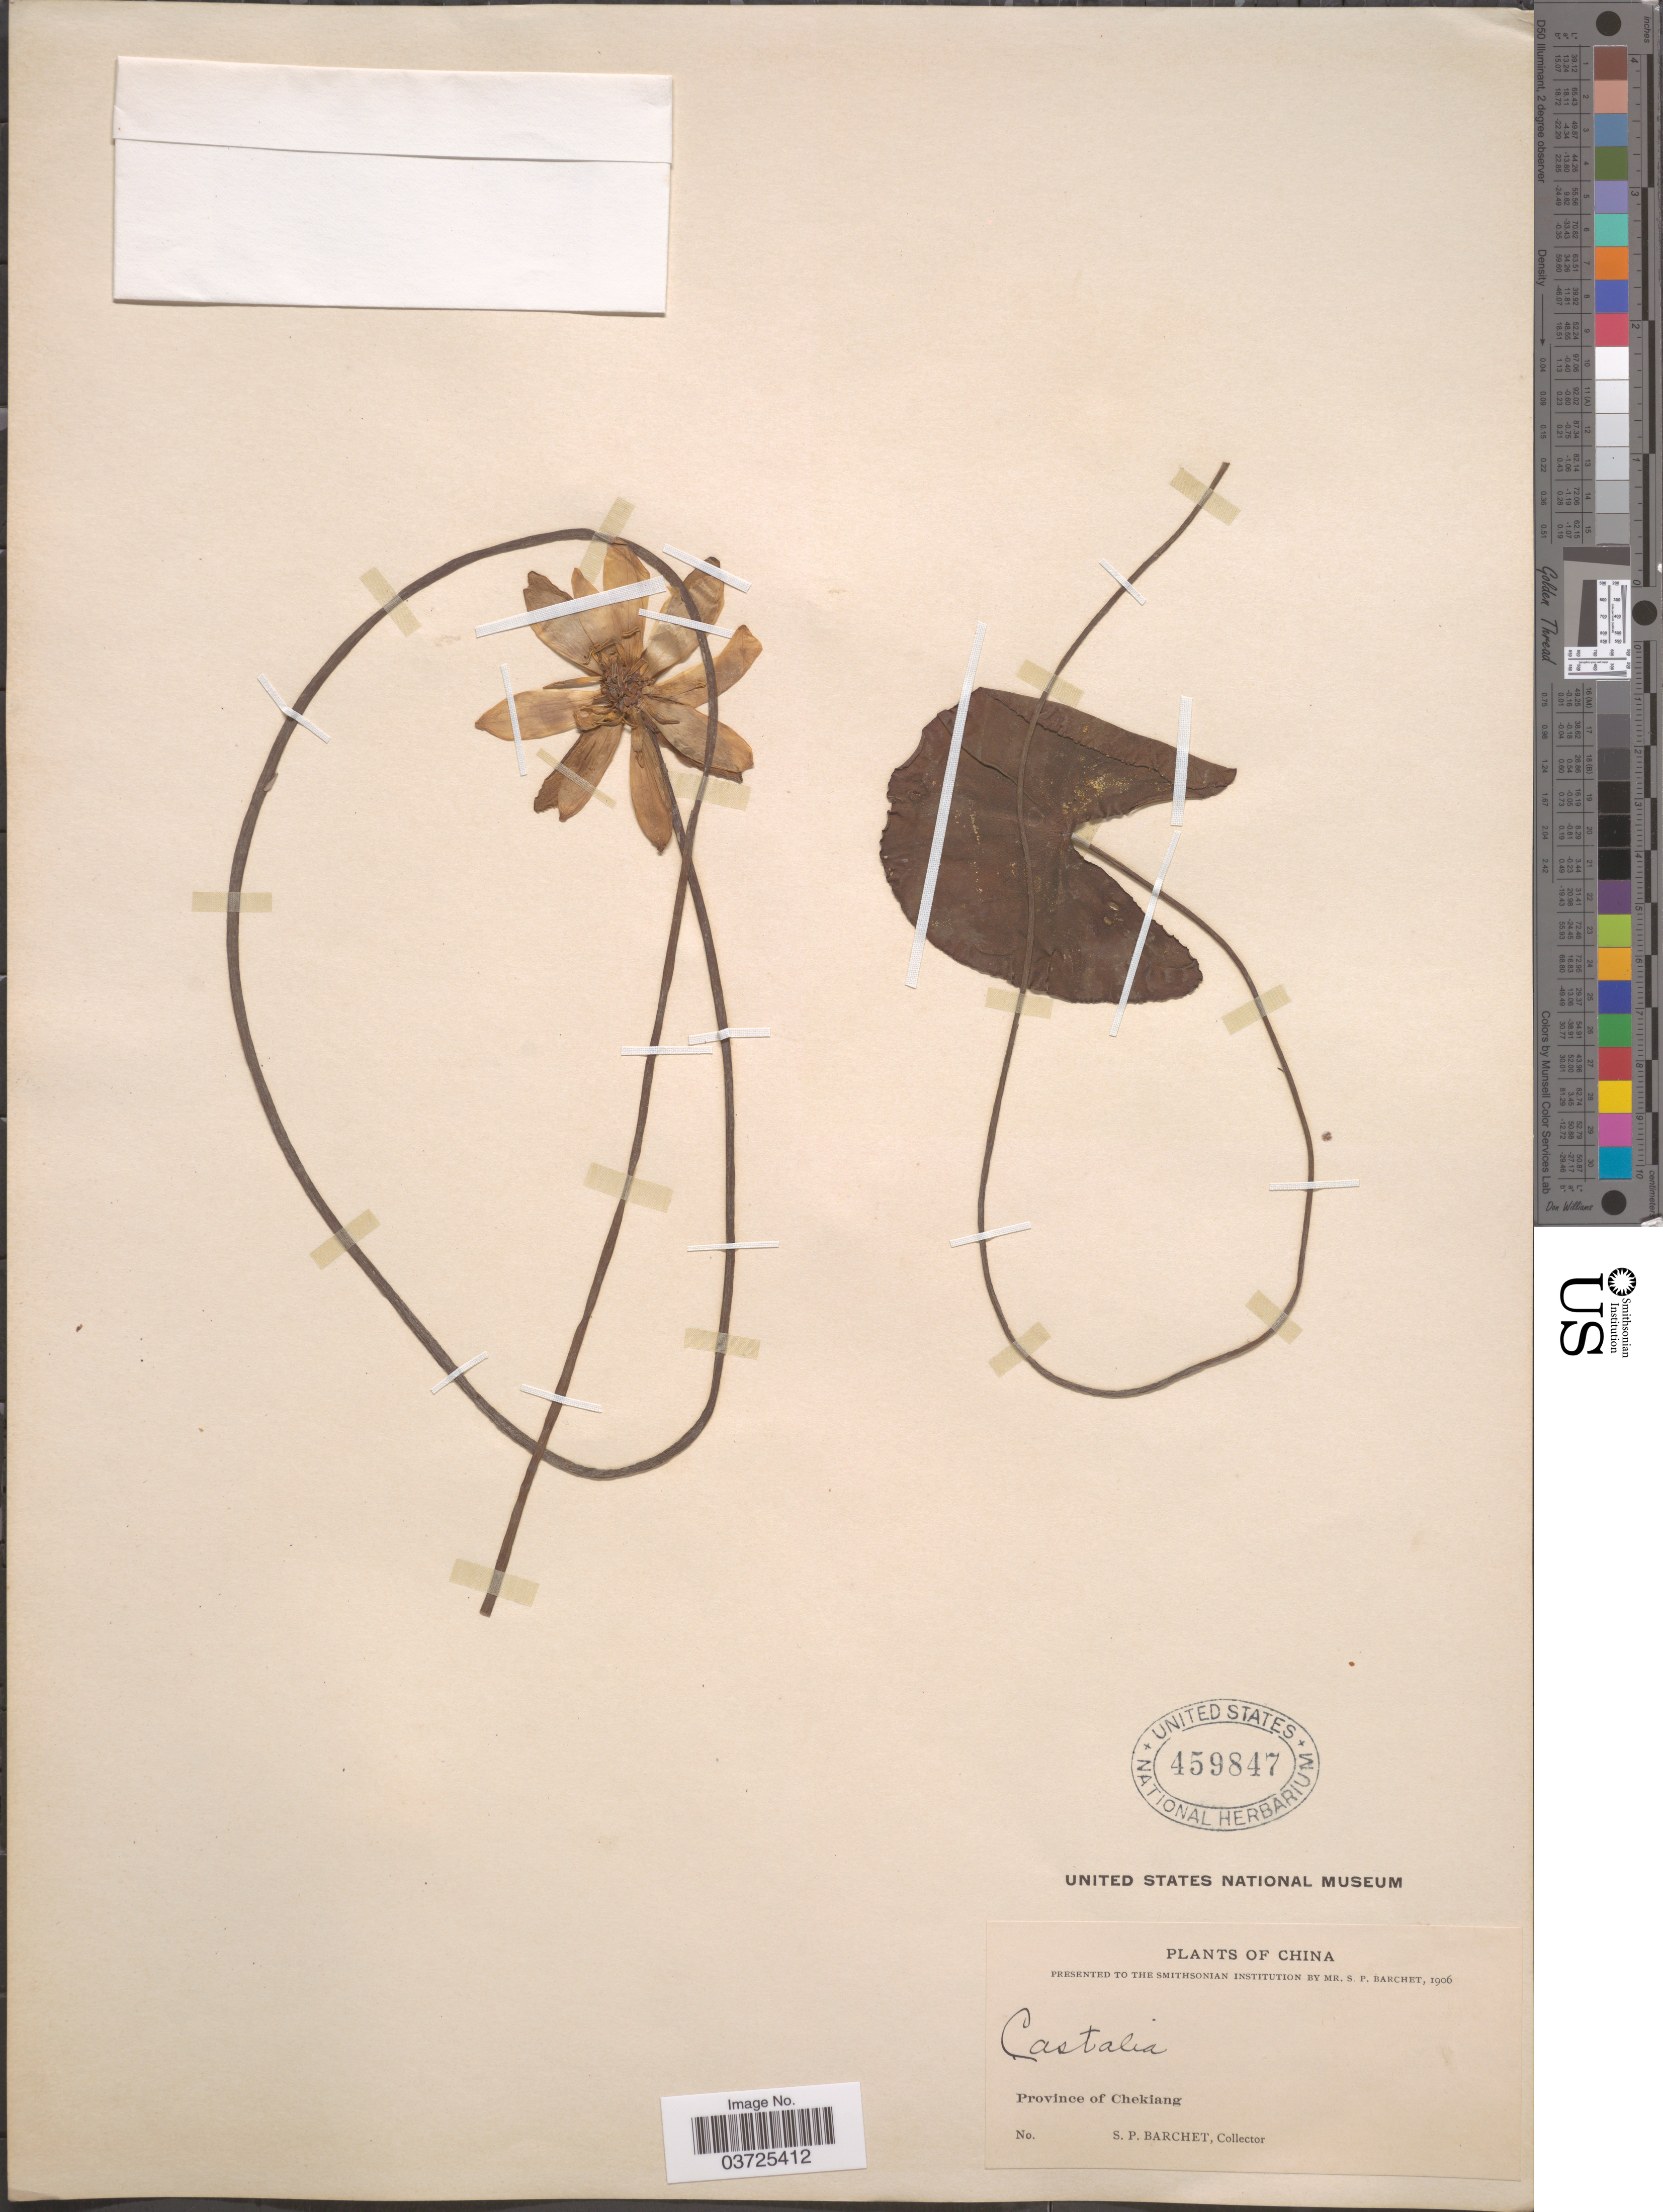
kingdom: Plantae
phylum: Tracheophyta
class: Magnoliopsida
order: Nymphaeales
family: Nymphaeaceae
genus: Nymphaea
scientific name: Nymphaea sp.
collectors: S. P. Barchet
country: China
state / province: Zhejiang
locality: Castalia. Province of Chekiang.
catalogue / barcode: US 459847